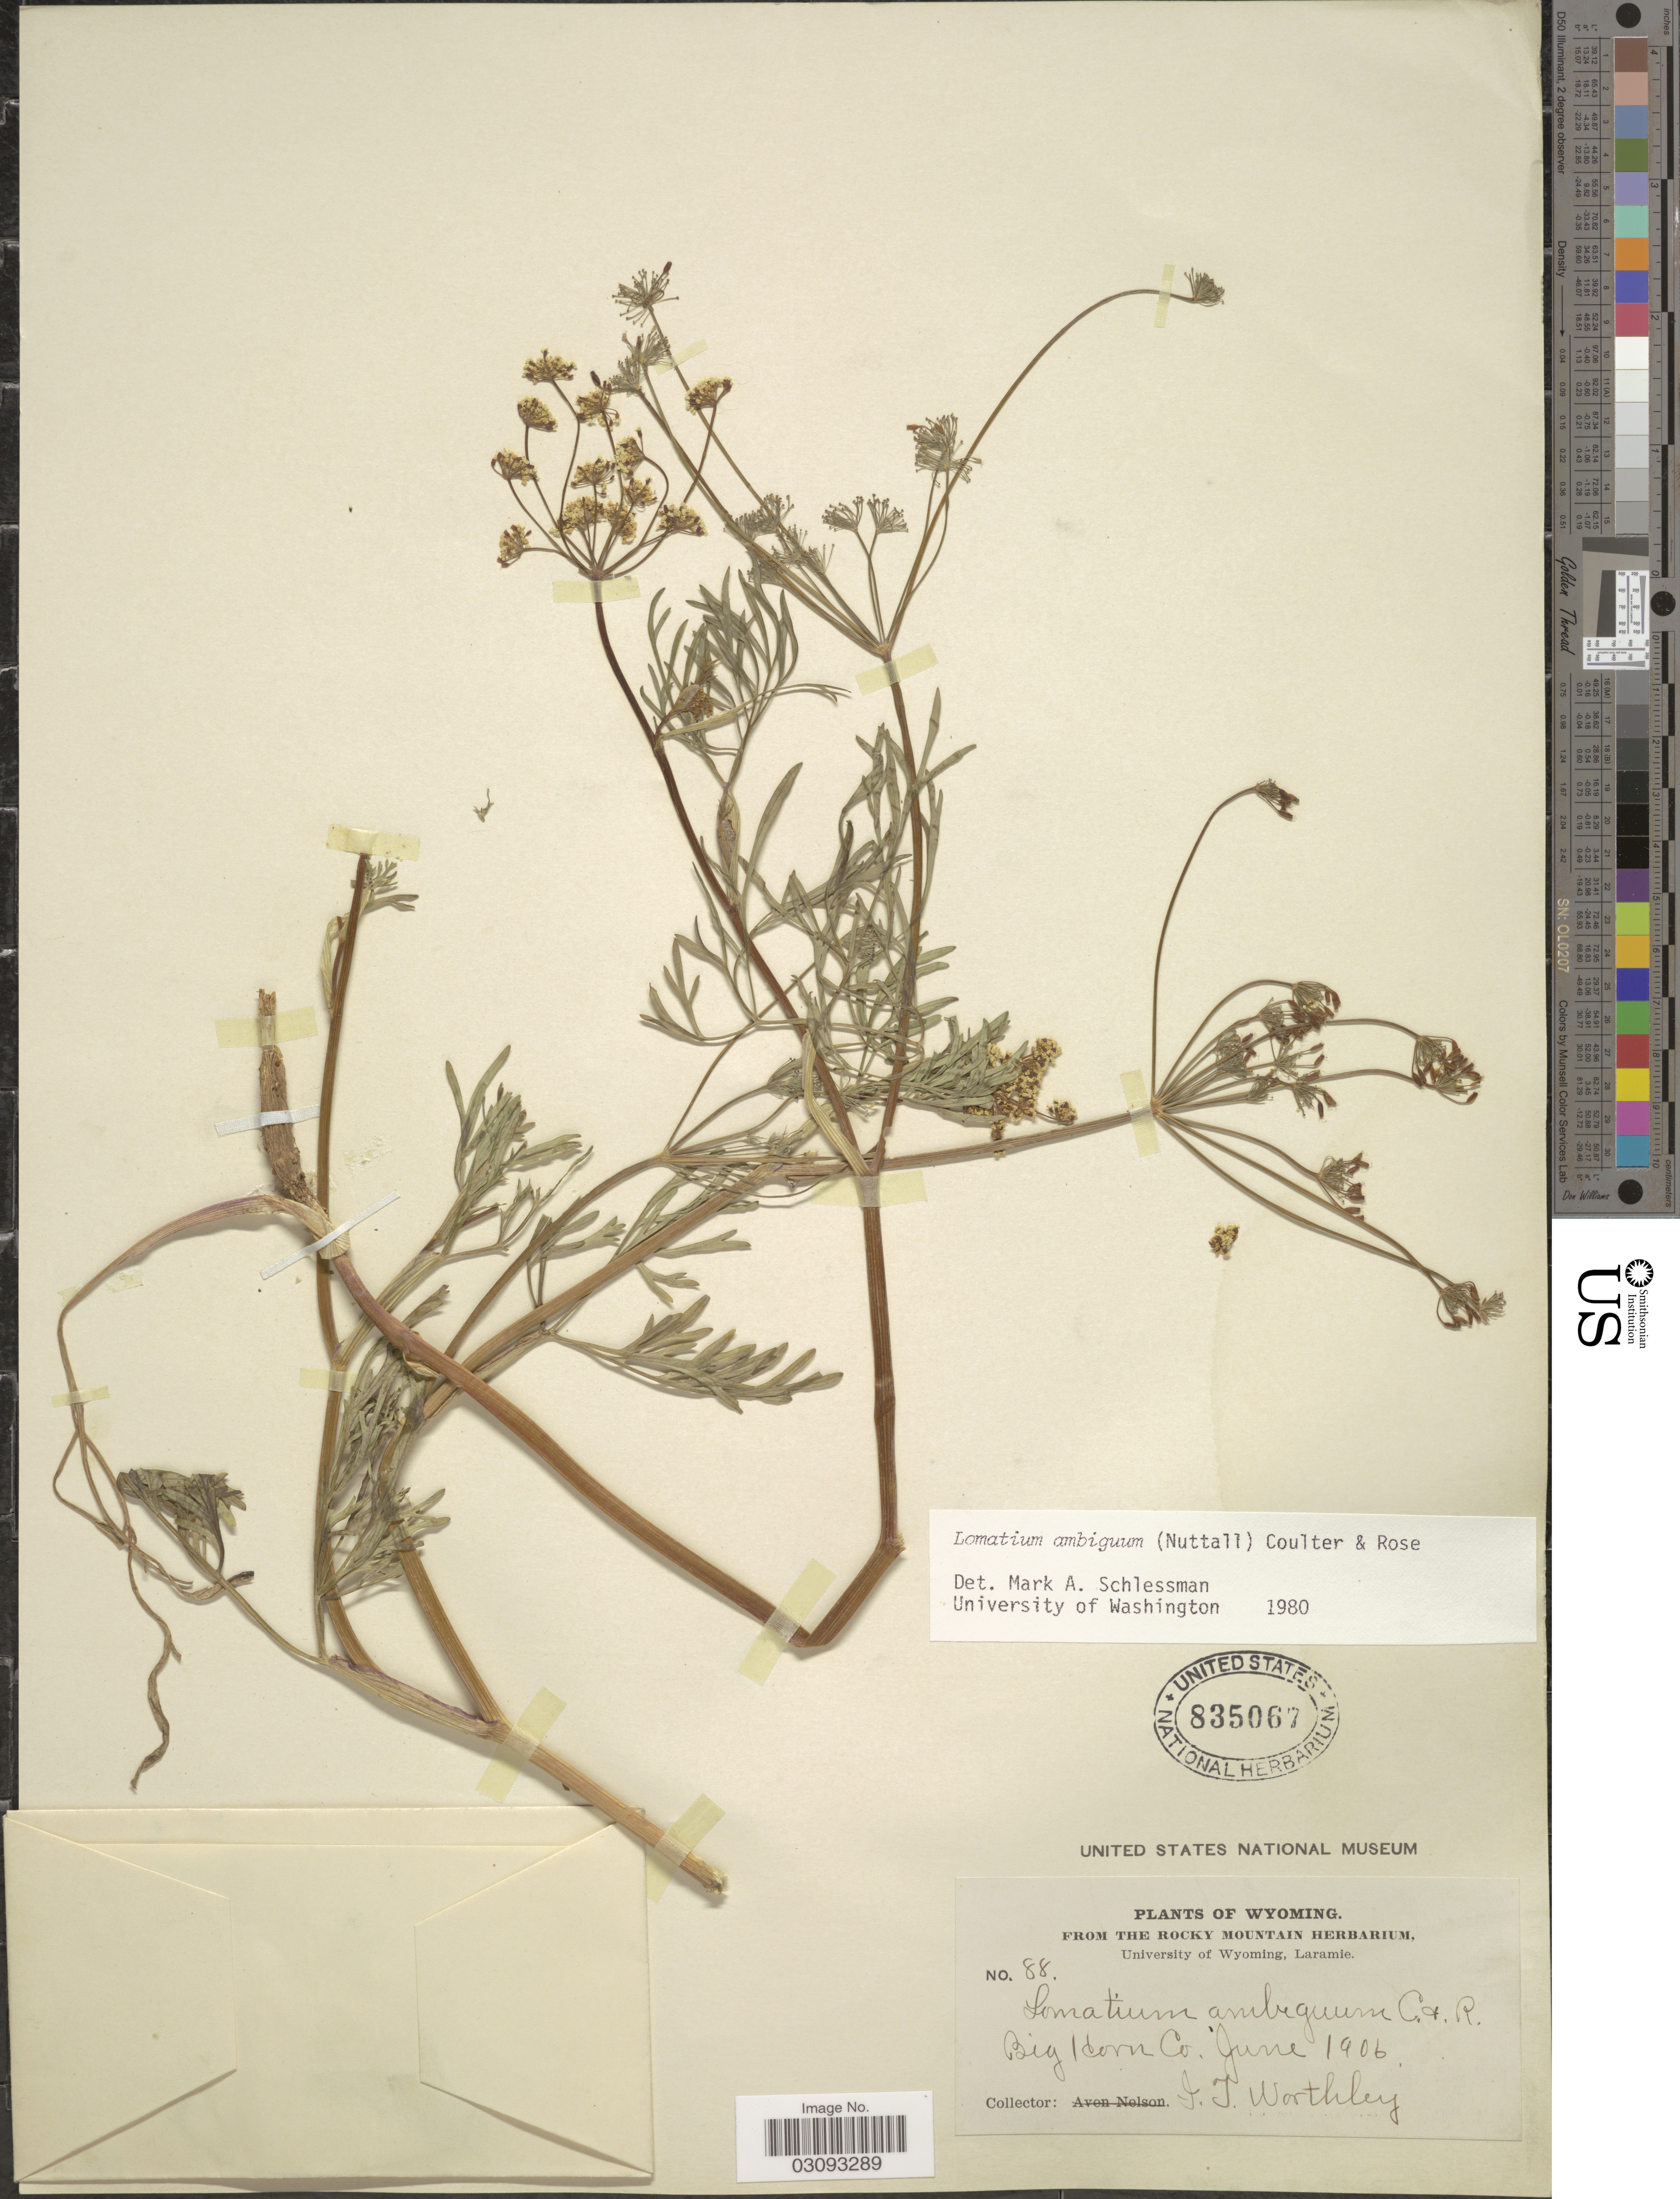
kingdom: Plantae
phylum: Tracheophyta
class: Magnoliopsida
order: Apiales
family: Apiaceae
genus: Lomatium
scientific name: Lomatium ambiguum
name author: (Nutt.) Coult. & Rose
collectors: I. Worthley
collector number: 88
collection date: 1906-06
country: United States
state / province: Wyoming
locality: Big Horn Co.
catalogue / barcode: US 835067